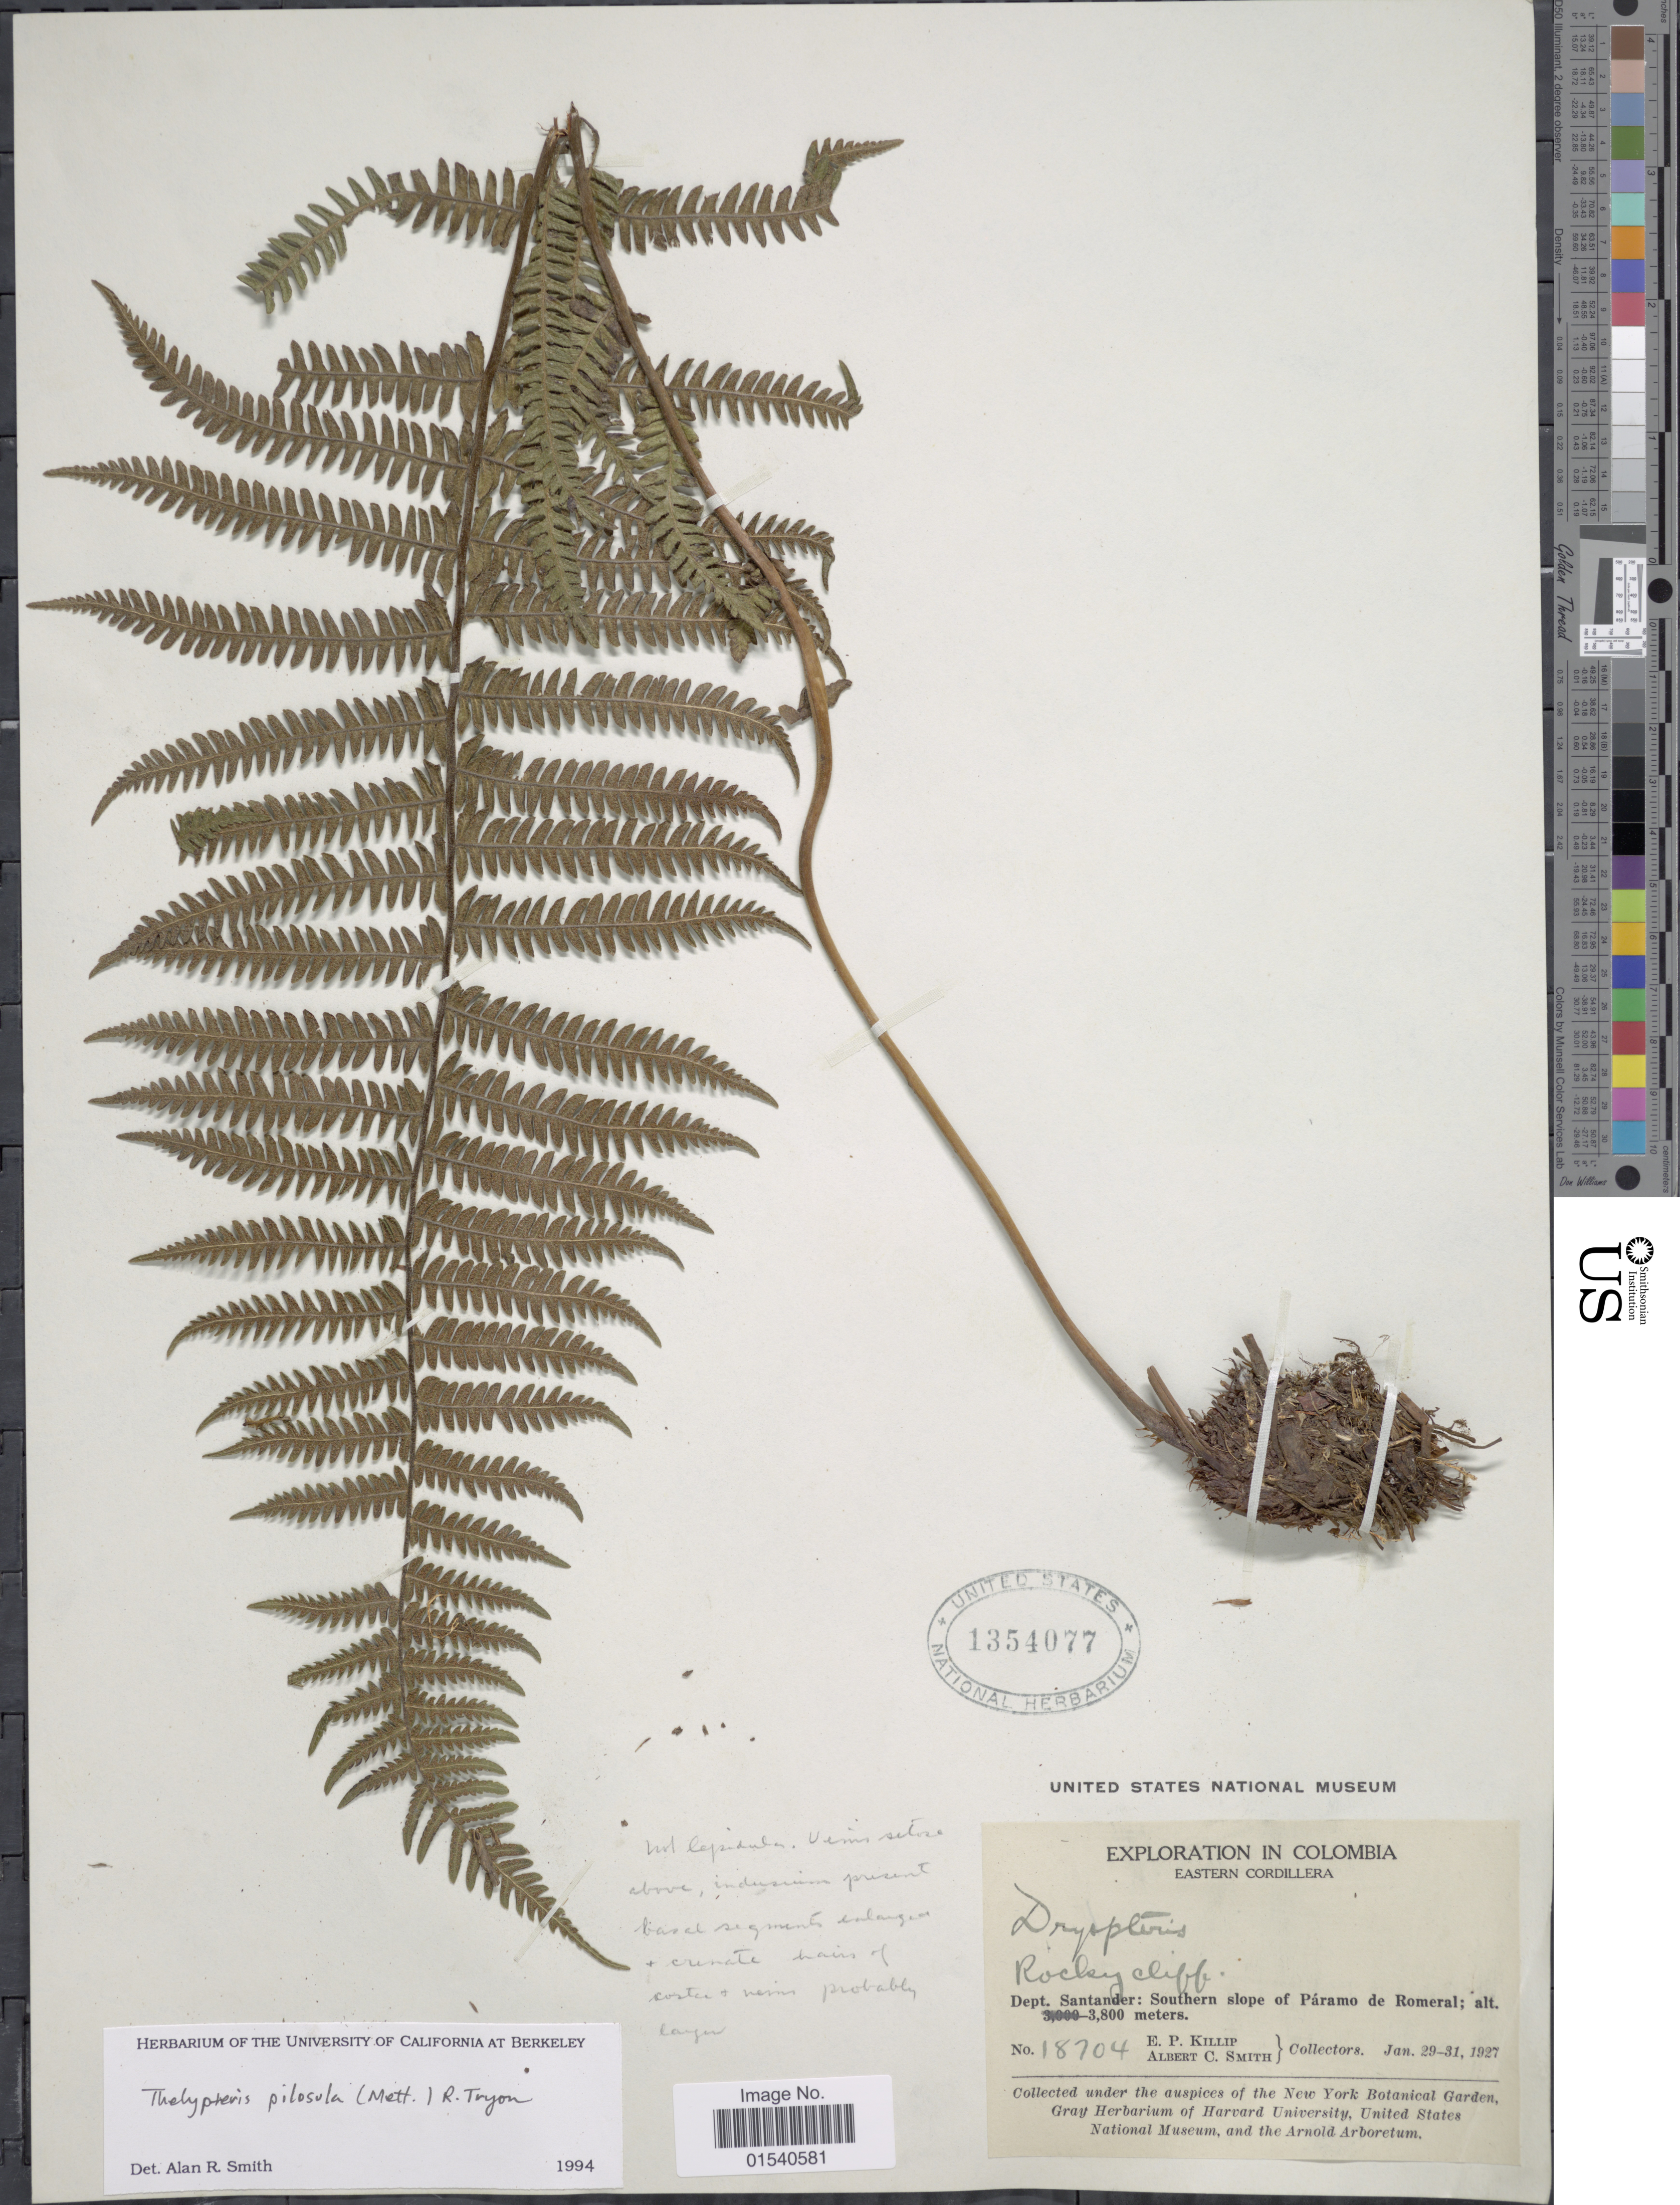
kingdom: Plantae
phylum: Tracheophyta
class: Polypodiopsida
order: Polypodiales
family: Thelypteridaceae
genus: Amauropelta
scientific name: Amauropelta pilosula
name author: (Klotzsch & H. Karst.) Á. Löve & D. Löve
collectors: E. P. Killip & A. C. Smith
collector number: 18704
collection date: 1927-01-29/1927-01-31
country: Colombia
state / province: Santander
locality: Eastern Cordillera, Dept Santander: Southern slope of Páramo de Romeral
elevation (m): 3800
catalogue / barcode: US 1354077